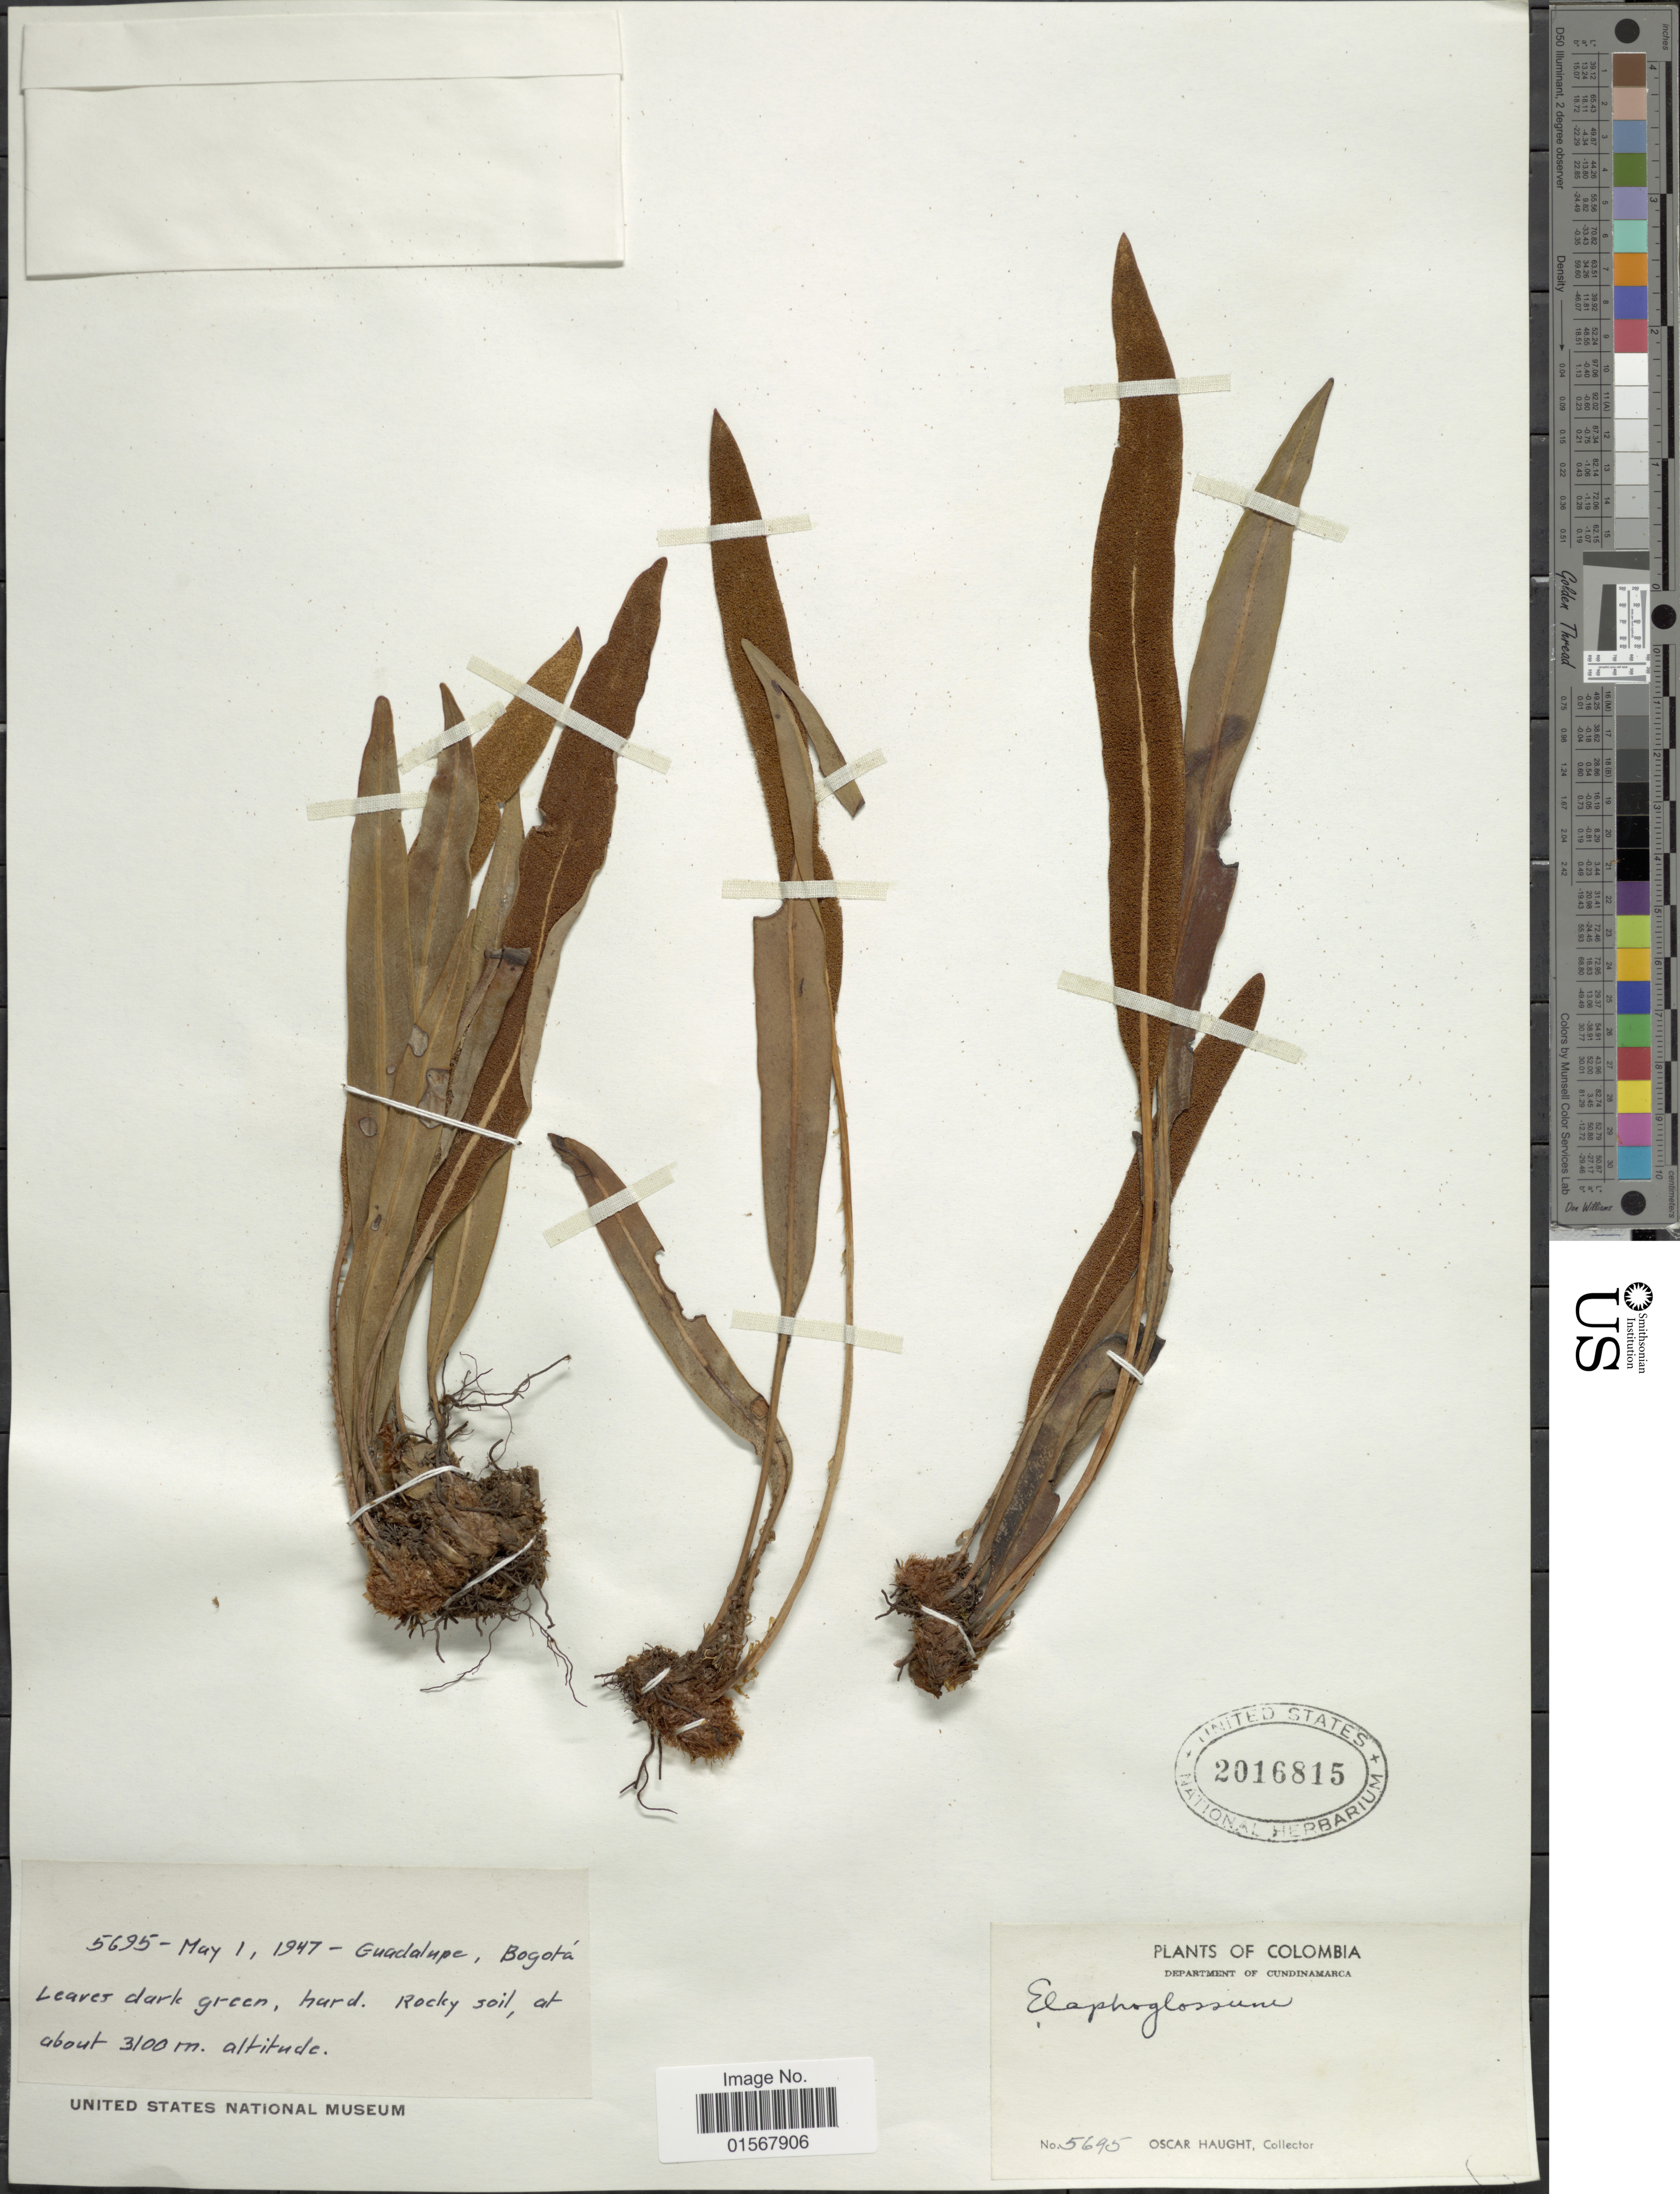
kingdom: Plantae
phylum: Tracheophyta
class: Polypodiopsida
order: Polypodiales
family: Dryopteridaceae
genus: Elaphoglossum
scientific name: Elaphoglossum sp.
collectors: O. L. Haught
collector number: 5695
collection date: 1947-05-01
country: Colombia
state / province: Cundinamarca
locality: Department of cundinamarca, Guadalupe, Bogota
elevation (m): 3100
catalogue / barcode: US 2016815